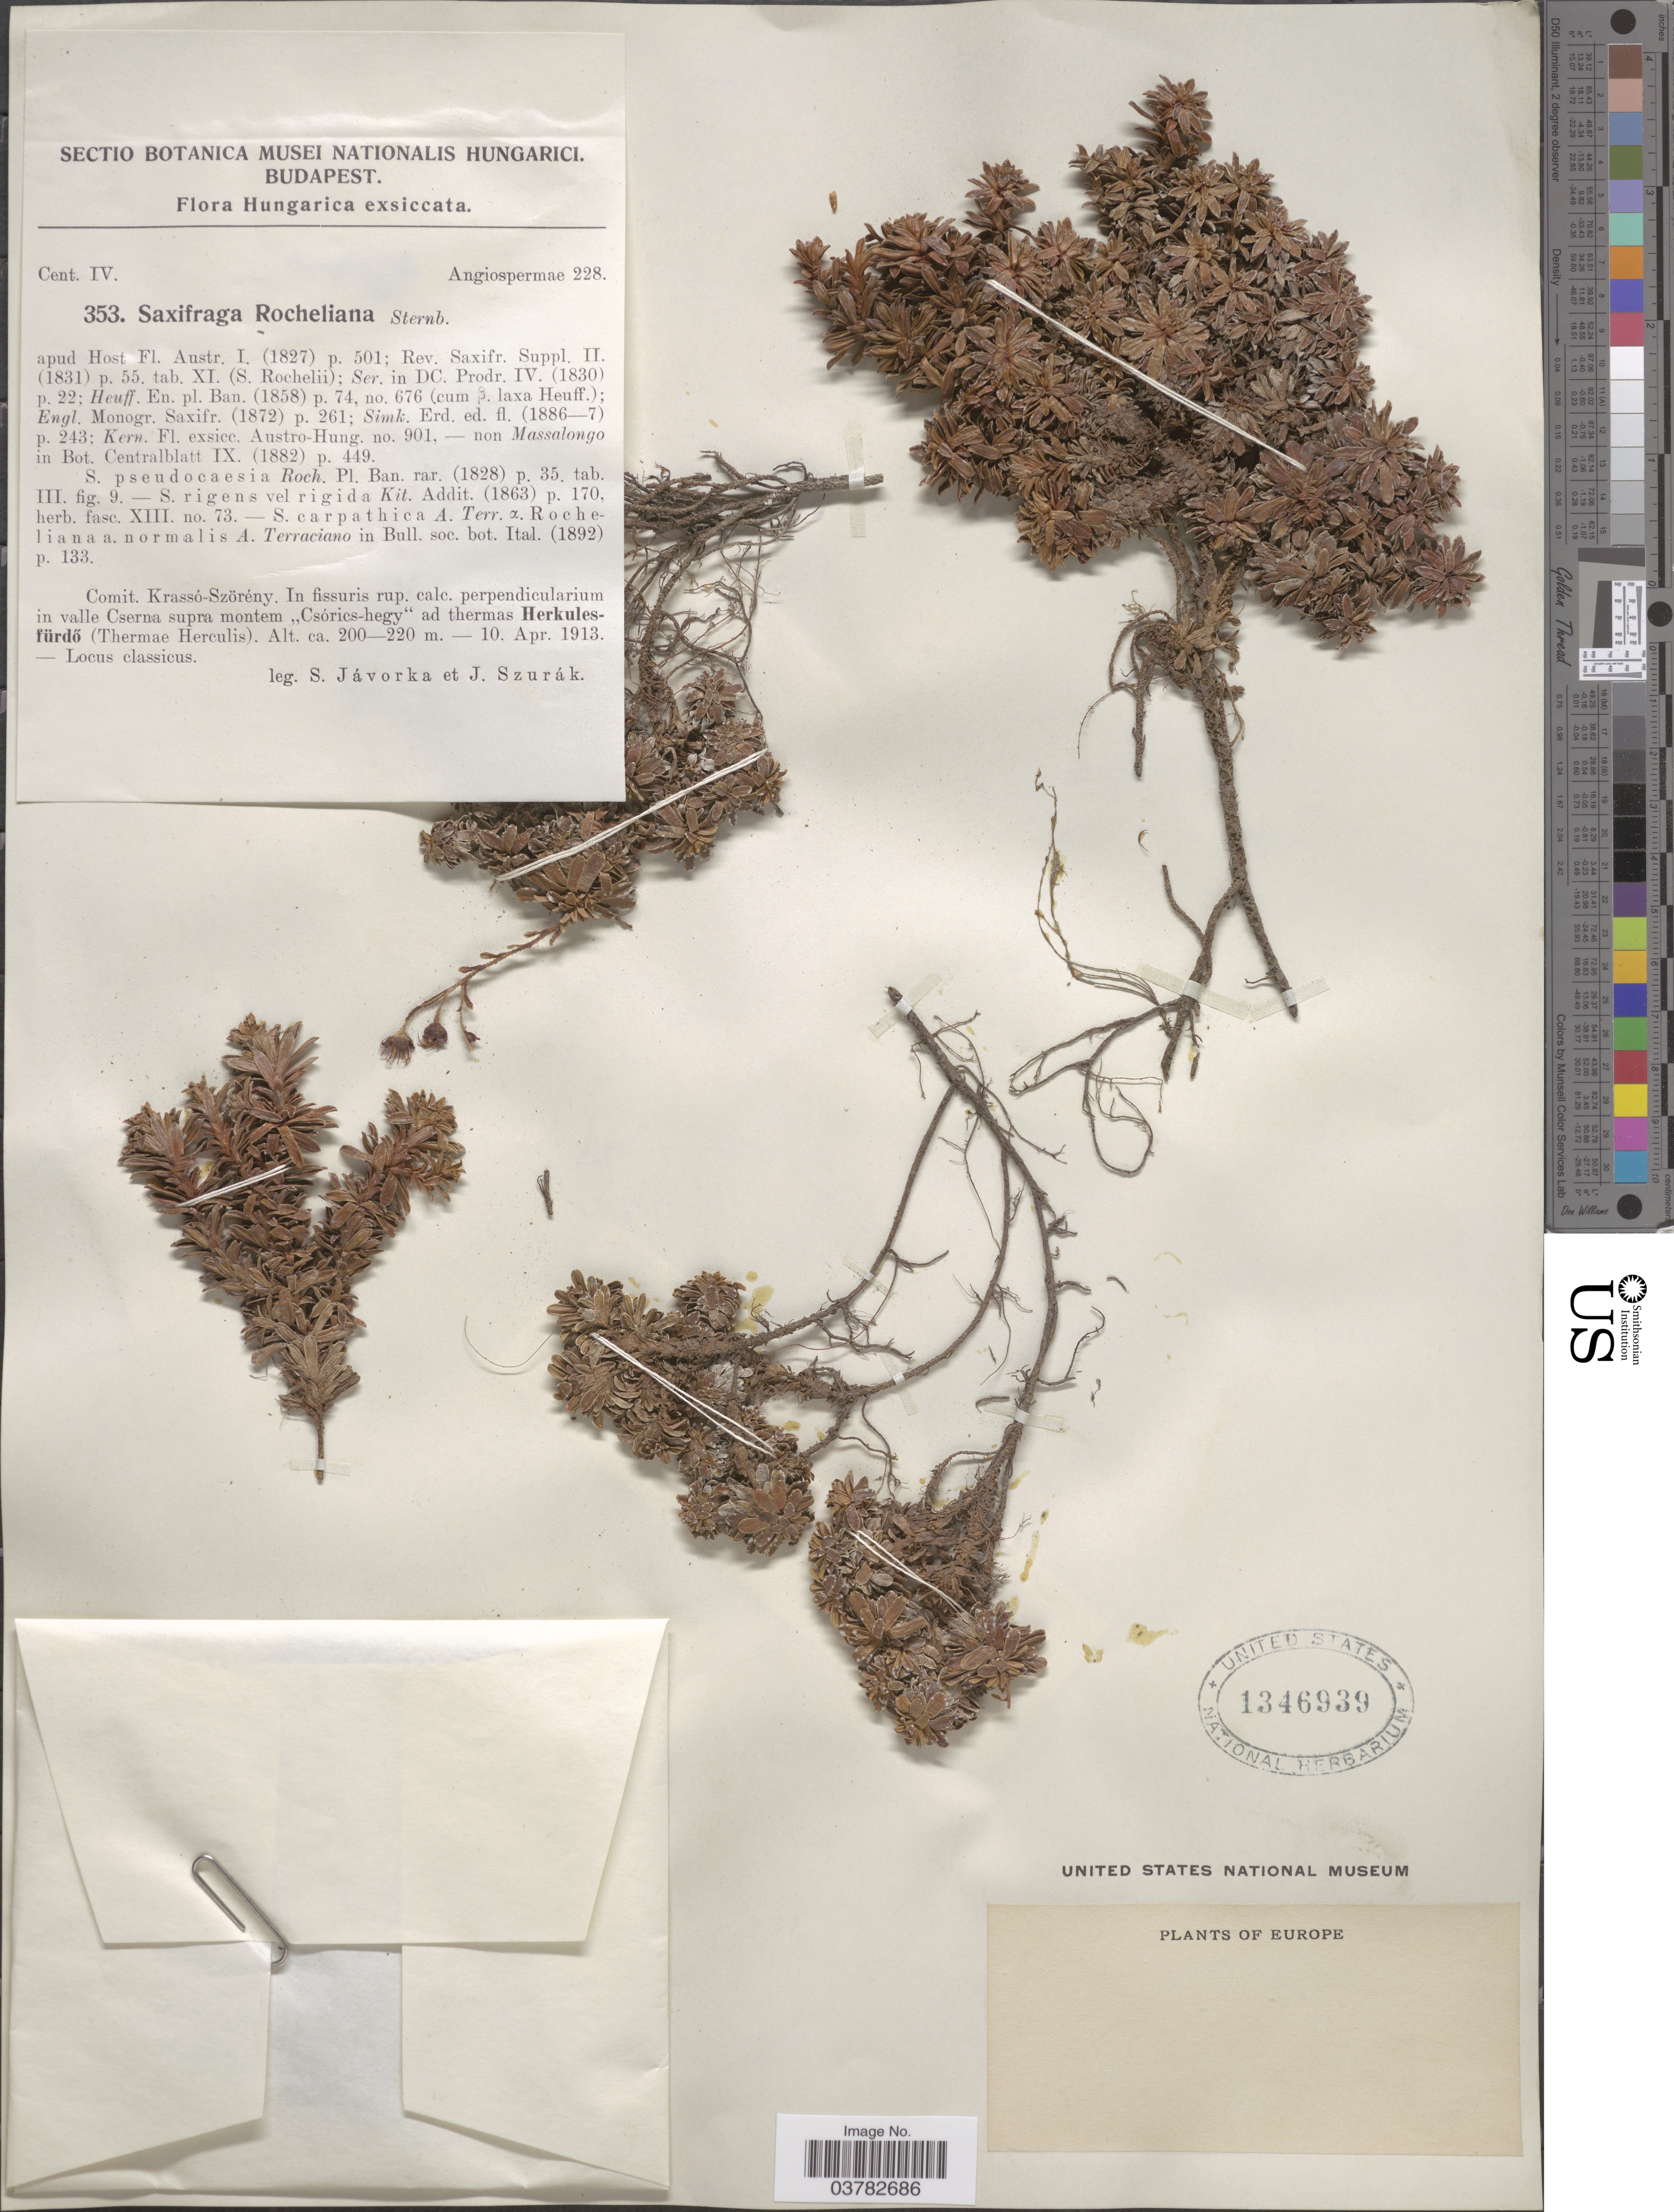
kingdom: Plantae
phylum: Tracheophyta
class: Magnoliopsida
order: Saxifragales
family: Saxifragaceae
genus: Saxifraga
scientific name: Saxifraga rocheliana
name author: Sternb.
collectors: S. Javorka & J. Szurak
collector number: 353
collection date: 1913-04-10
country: Hungary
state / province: Budapest, Capital District of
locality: Hungarica. Comit. Krassó-Szörény. In fussuris rup. calc. perpendiculatium in valle Cserna supra montem "Csórics-hegy" ad therma Herkulesfürdö (Thermae Herculis).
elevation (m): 200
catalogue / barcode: US 1346939